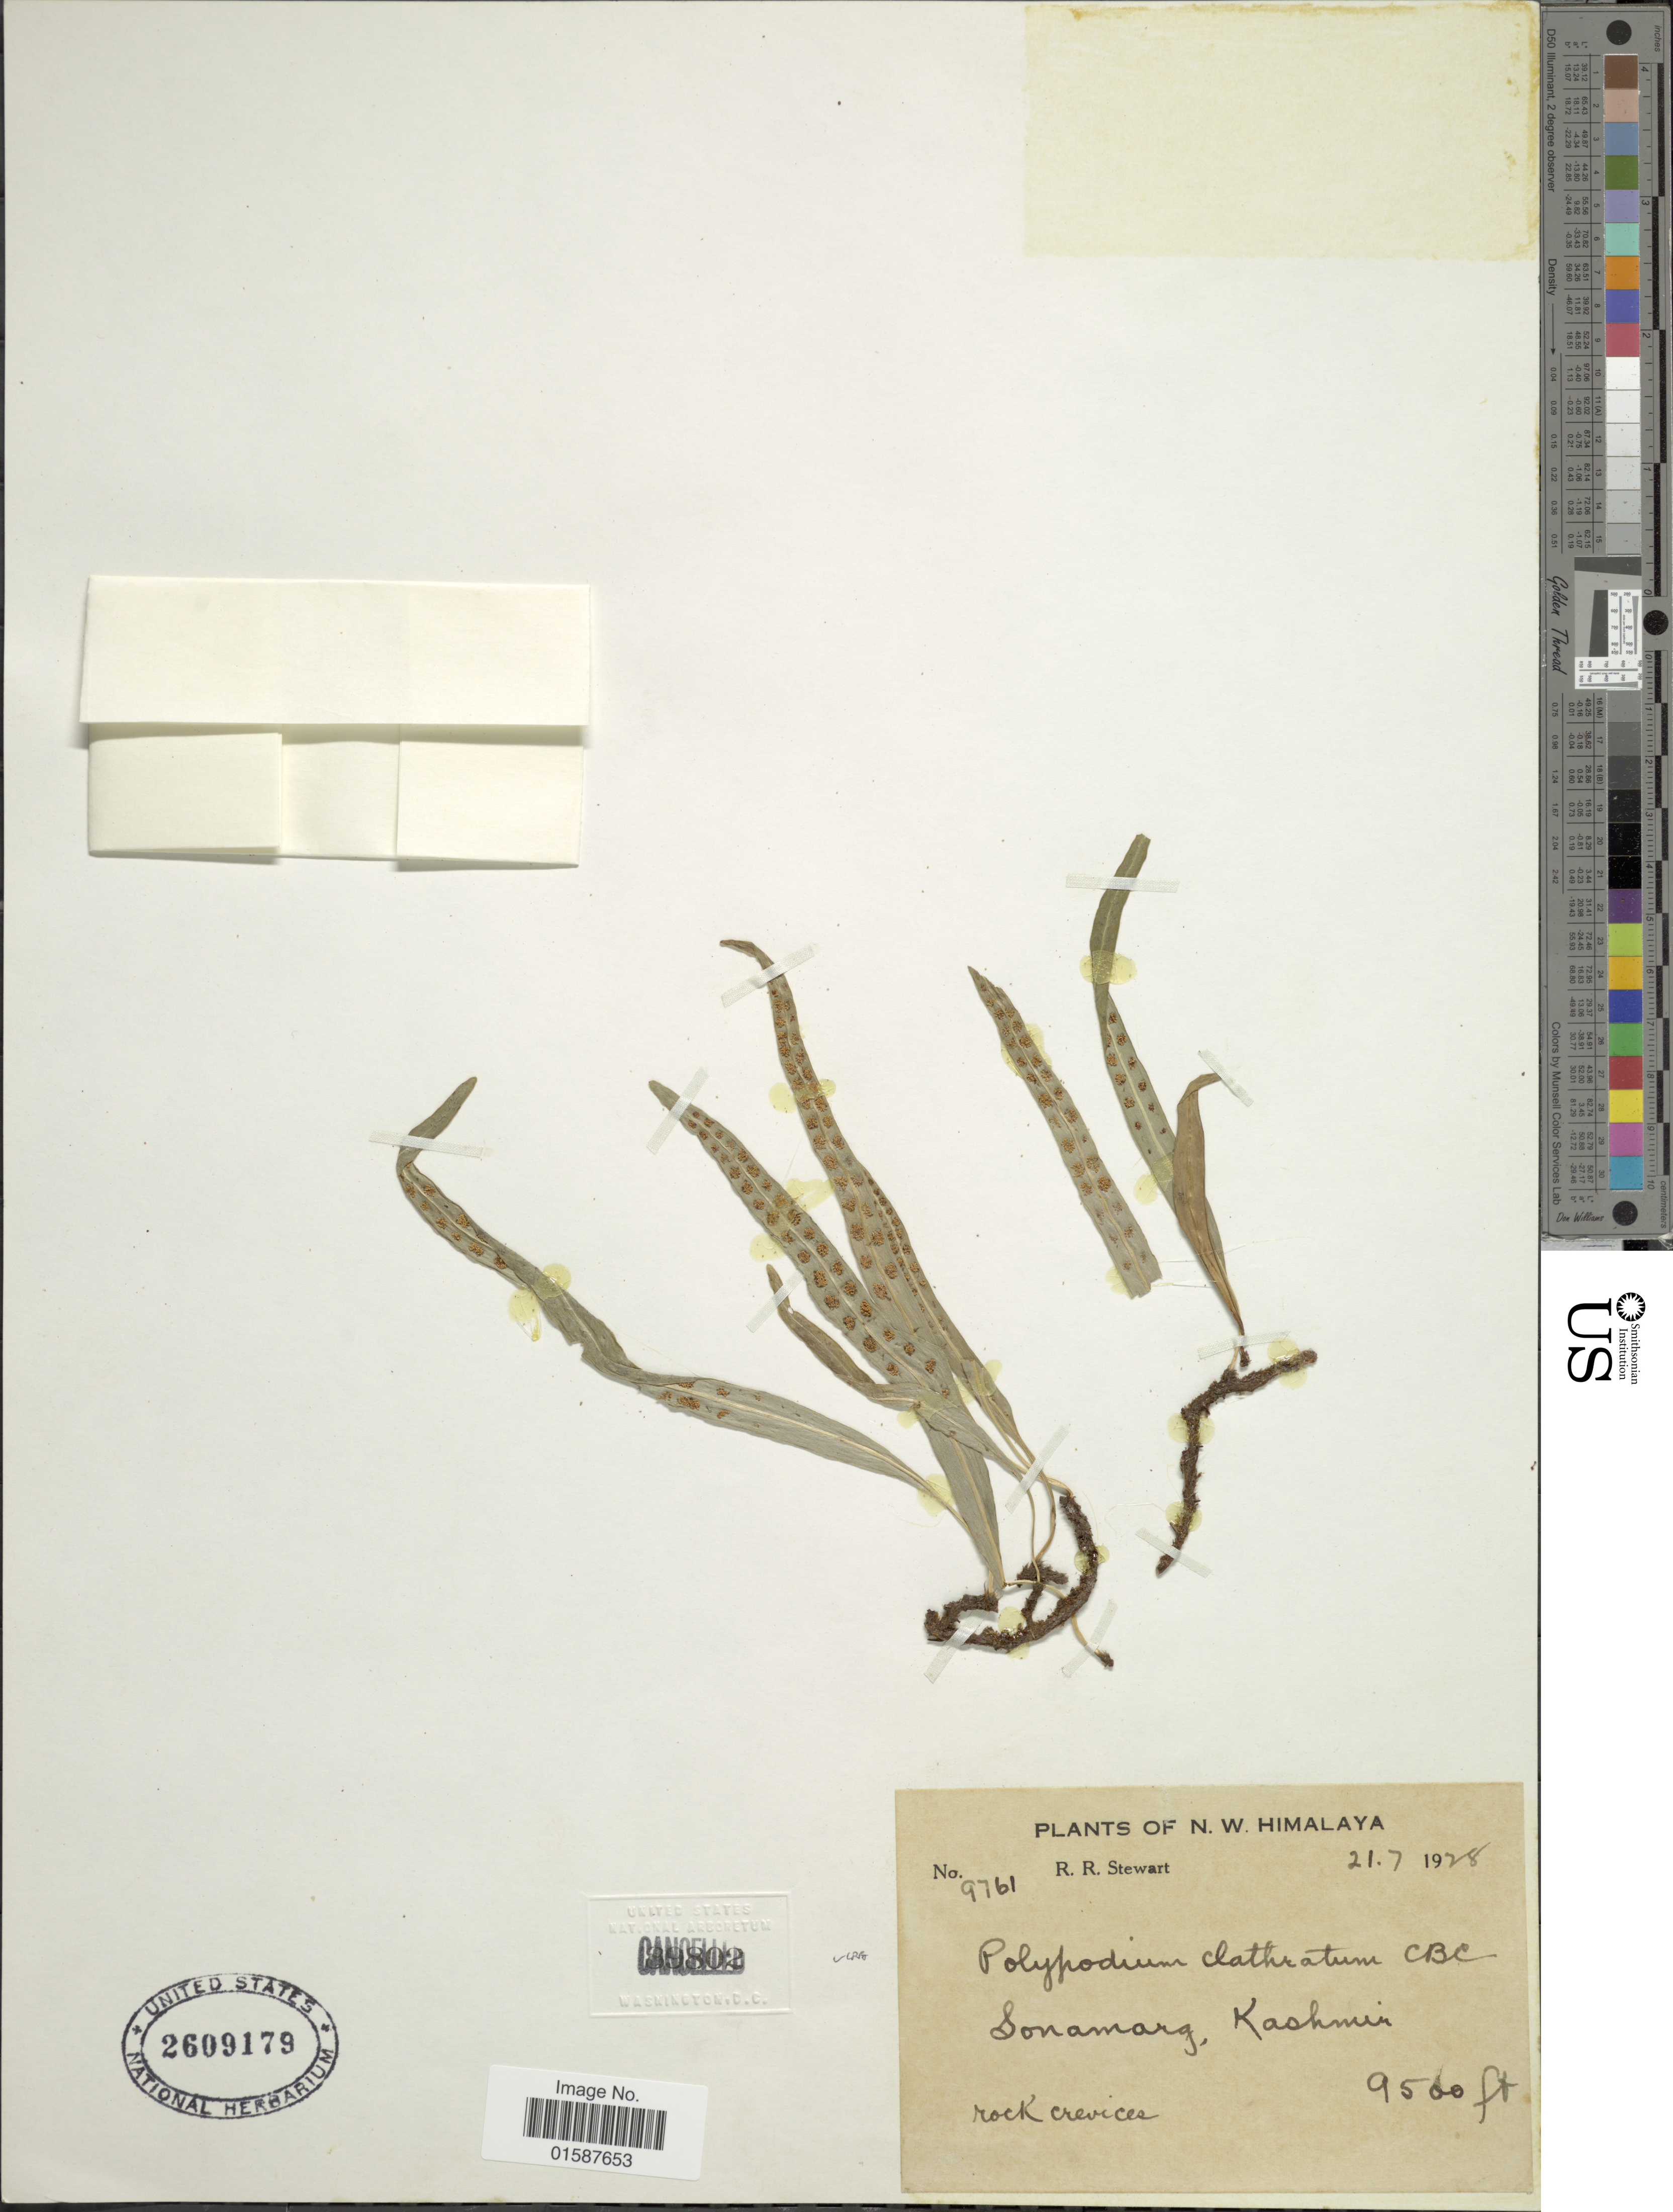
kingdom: Plantae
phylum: Tracheophyta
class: Polypodiopsida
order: Polypodiales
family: Polypodiaceae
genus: Lepisorus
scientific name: Lepisorus clathratus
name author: (C.B. Clarke) Ching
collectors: R. R. Stewart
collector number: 9761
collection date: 1928-07-27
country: India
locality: N. W. Himalaya, Sonamarg, Kashmir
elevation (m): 2896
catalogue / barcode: US 2609179